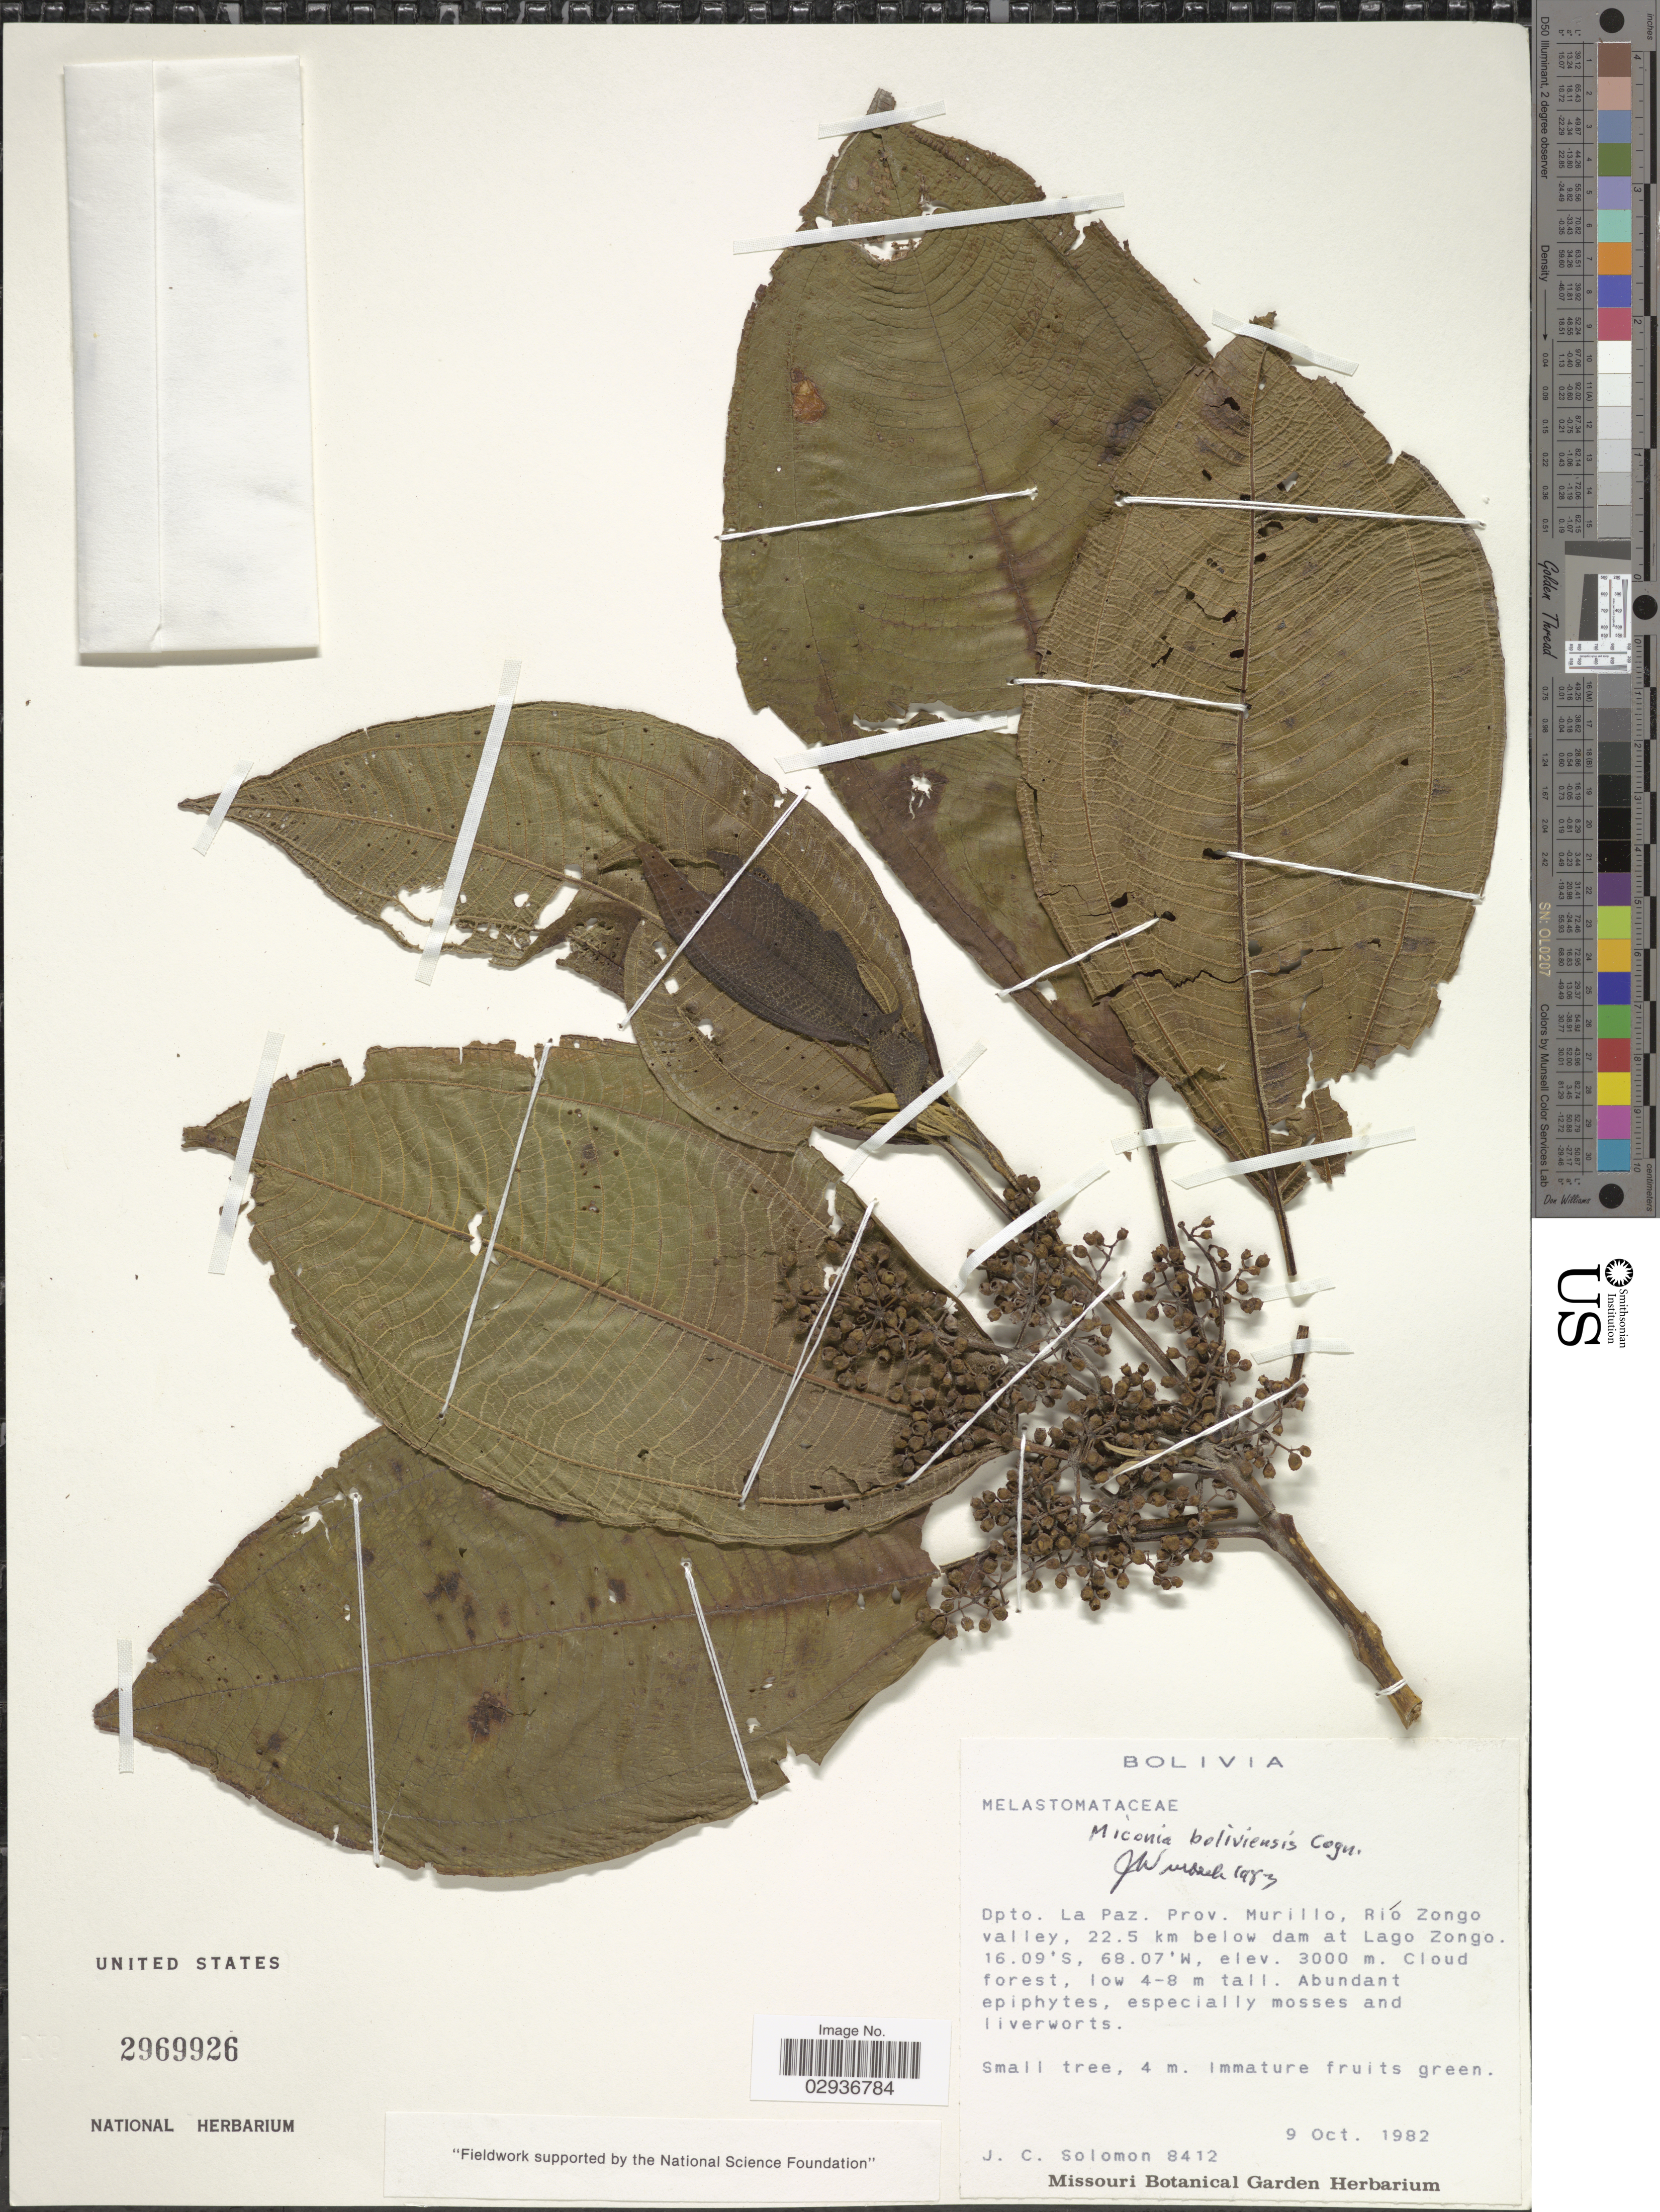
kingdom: Plantae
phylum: Tracheophyta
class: Magnoliopsida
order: Myrtales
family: Melastomataceae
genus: Miconia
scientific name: Miconia bolivarensis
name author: Wurdack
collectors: J. C. Solomon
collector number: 8412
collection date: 1982-10-09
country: Bolivia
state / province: La Paz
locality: Dpto. La Paz. Prov. Murillo, Río Zongo valley, 22.5 km below dam at Lago Zongo.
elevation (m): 3000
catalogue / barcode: US 2969926